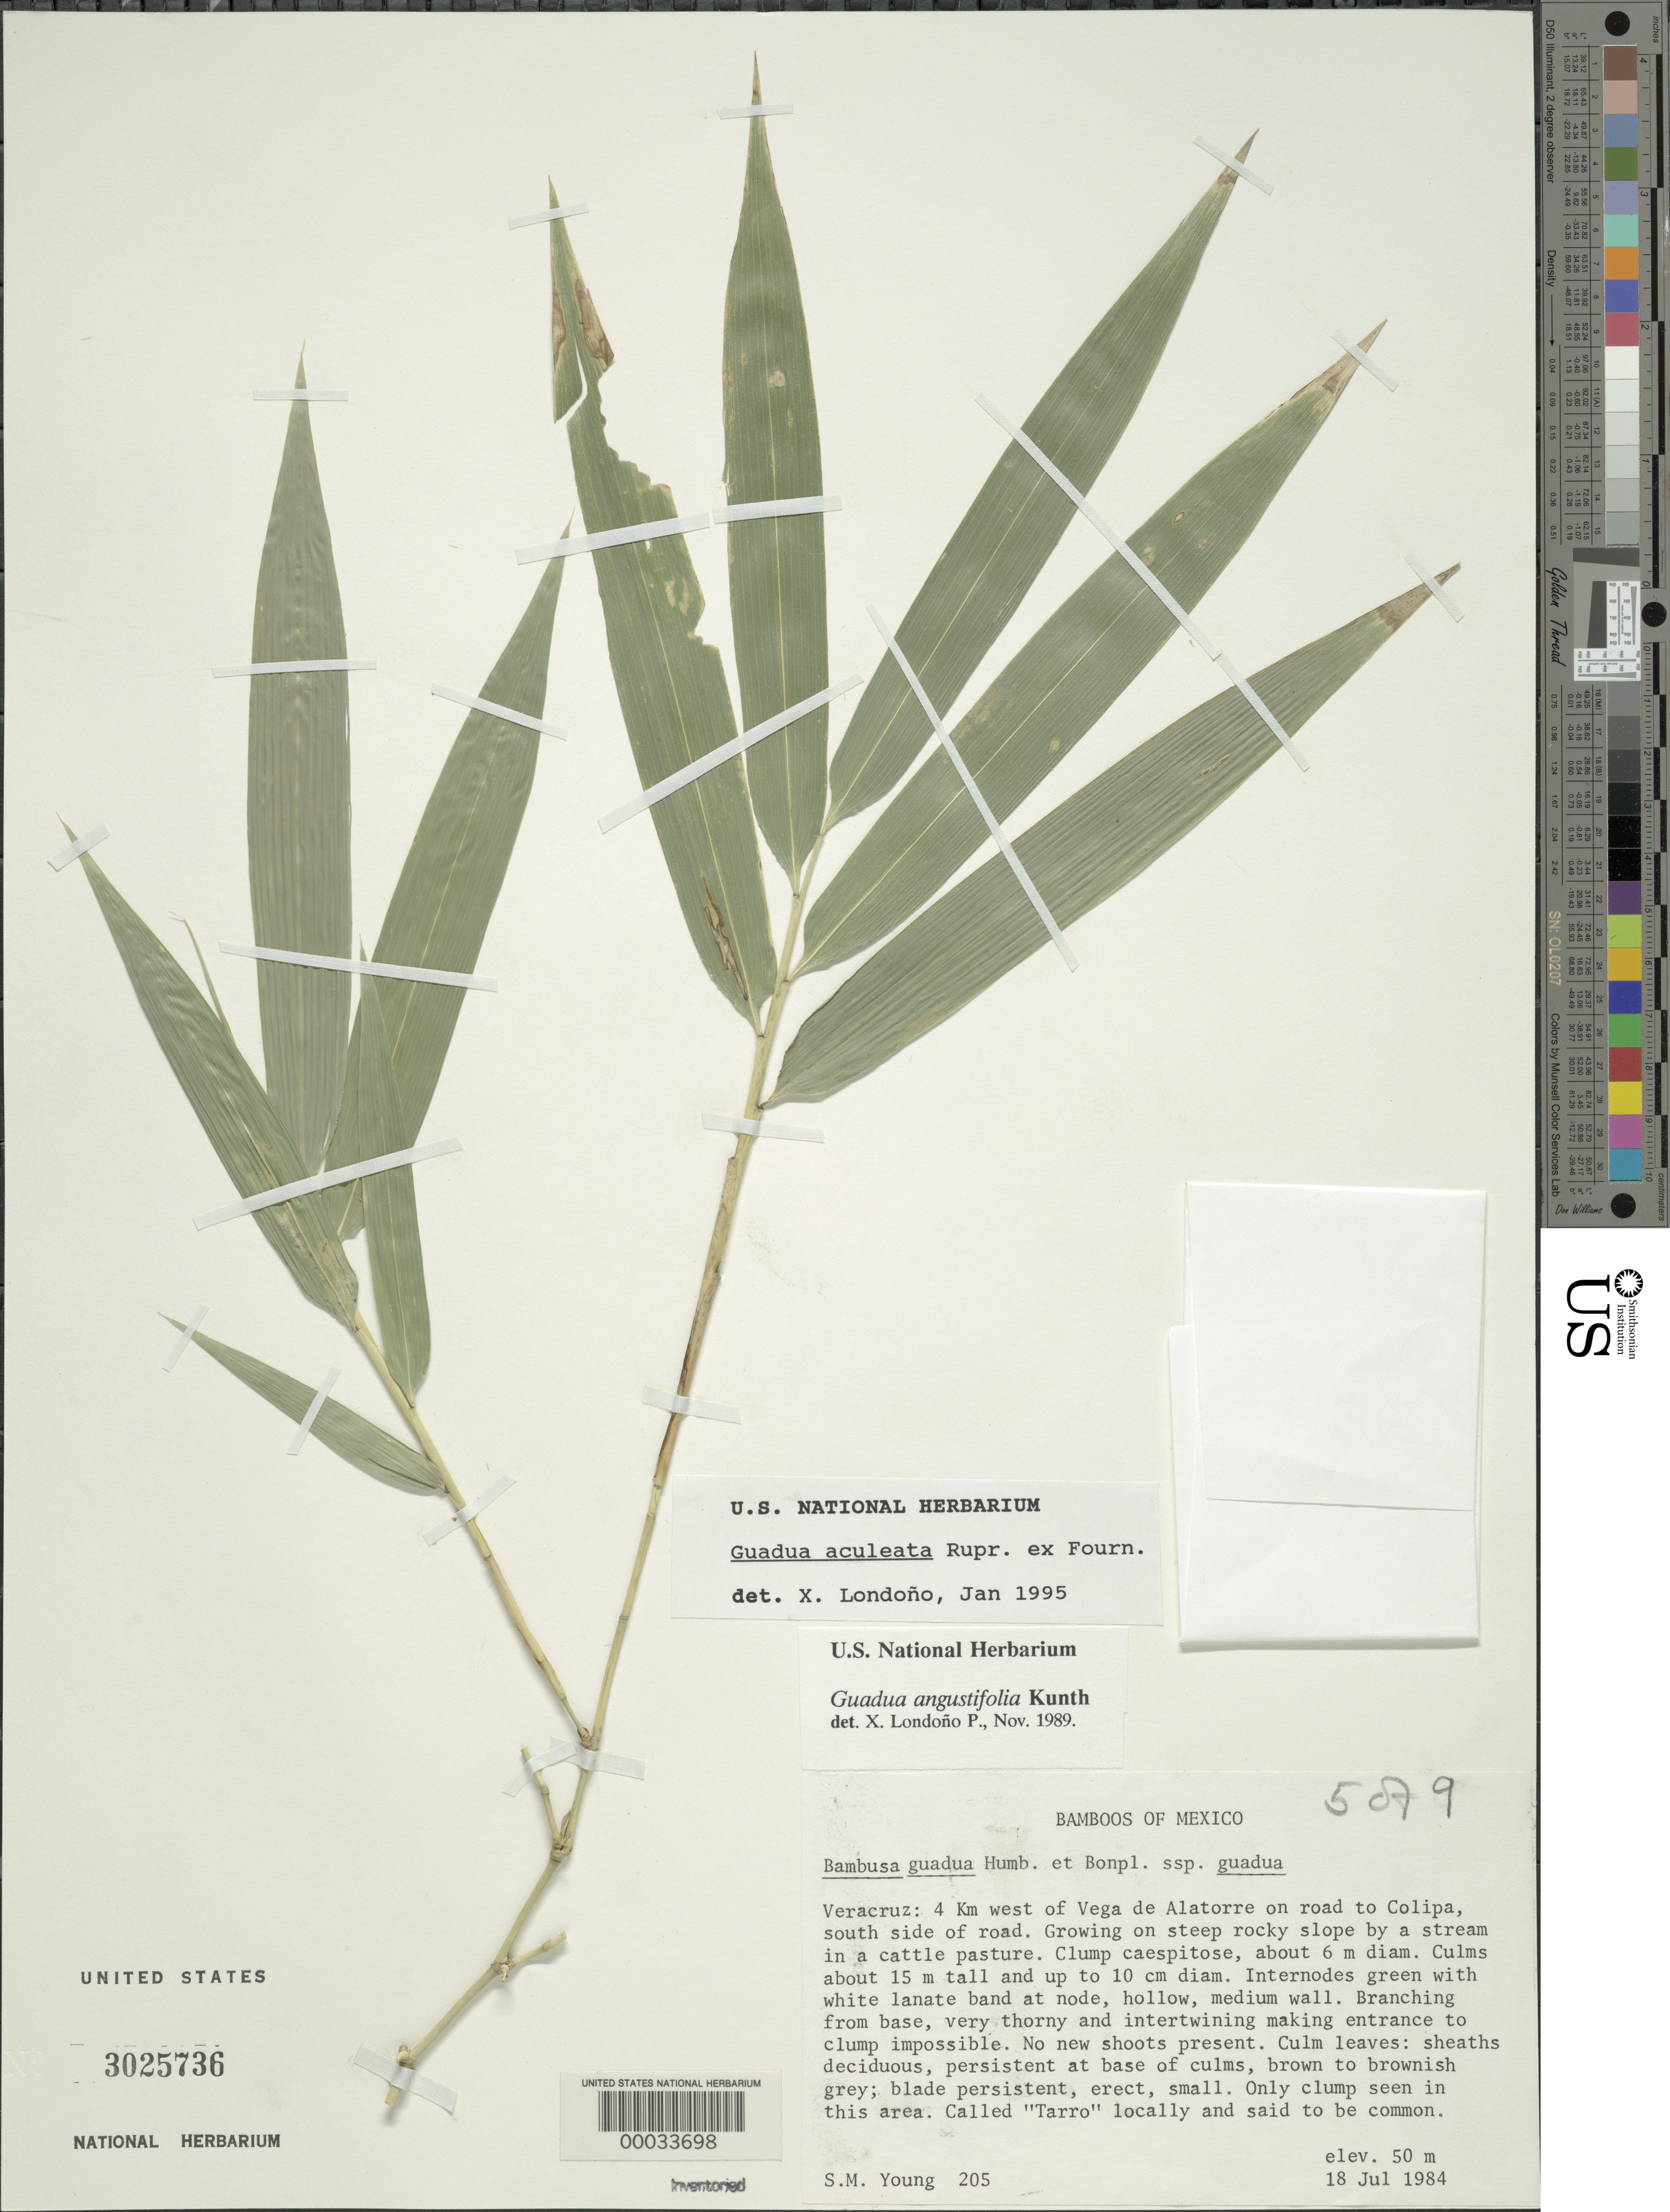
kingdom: Plantae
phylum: Tracheophyta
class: Liliopsida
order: Poales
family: Poaceae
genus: Guadua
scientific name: Guadua aculeata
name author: Rupr. ex E. Fourn.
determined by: Londoño, X., (TULV), Jardin Botanico "Juan Maria Cespedes"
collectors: S. Young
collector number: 205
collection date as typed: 18 Jul 1984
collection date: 1984-07-18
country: Mexico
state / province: Veracruz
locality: Vega de alatorre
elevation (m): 50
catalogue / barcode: US 3025736